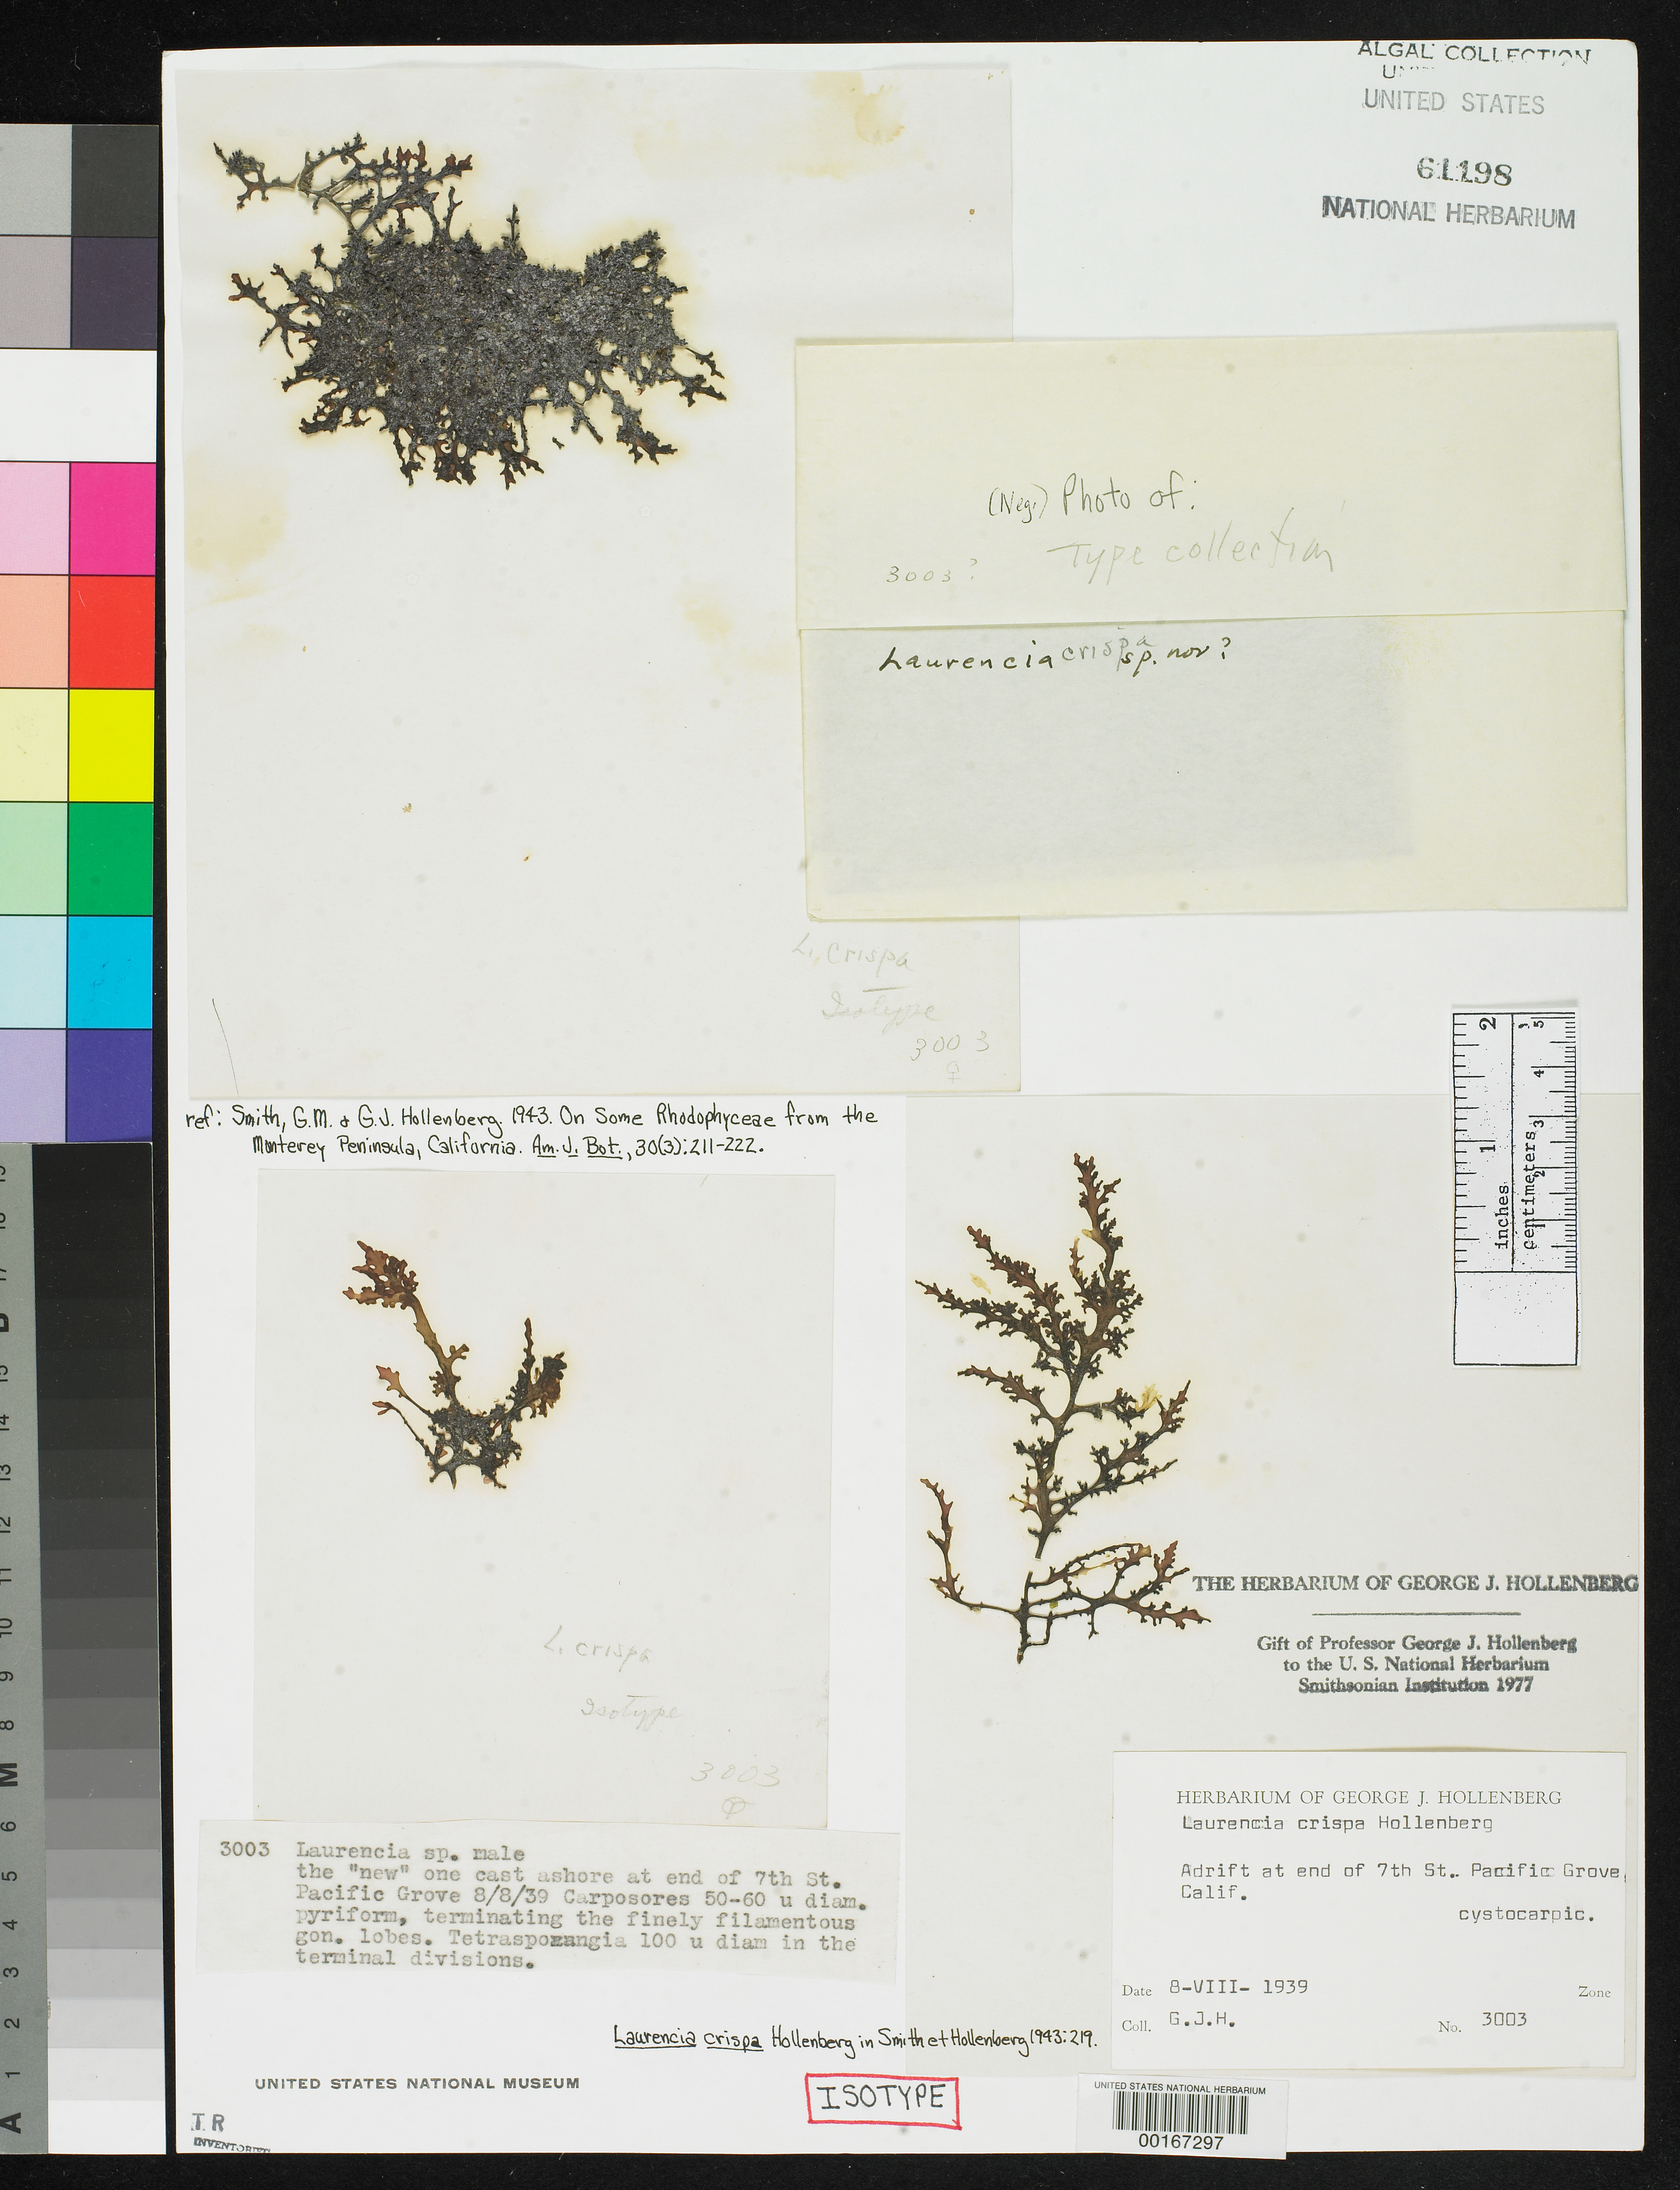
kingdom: Plantae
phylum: Rhodophyta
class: Florideophyceae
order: Ceramiales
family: Rhodomelaceae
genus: Laurencia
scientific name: Laurencia crispa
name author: Hollenb. in G.M. Sm. & Hollenb.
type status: Isotype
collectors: G. Hollenberg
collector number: GJH 3003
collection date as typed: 08 Aug 1939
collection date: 1939-08-08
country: United States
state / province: California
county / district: Monterey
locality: Pacific Grove, end of 7th Street.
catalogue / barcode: US 61198